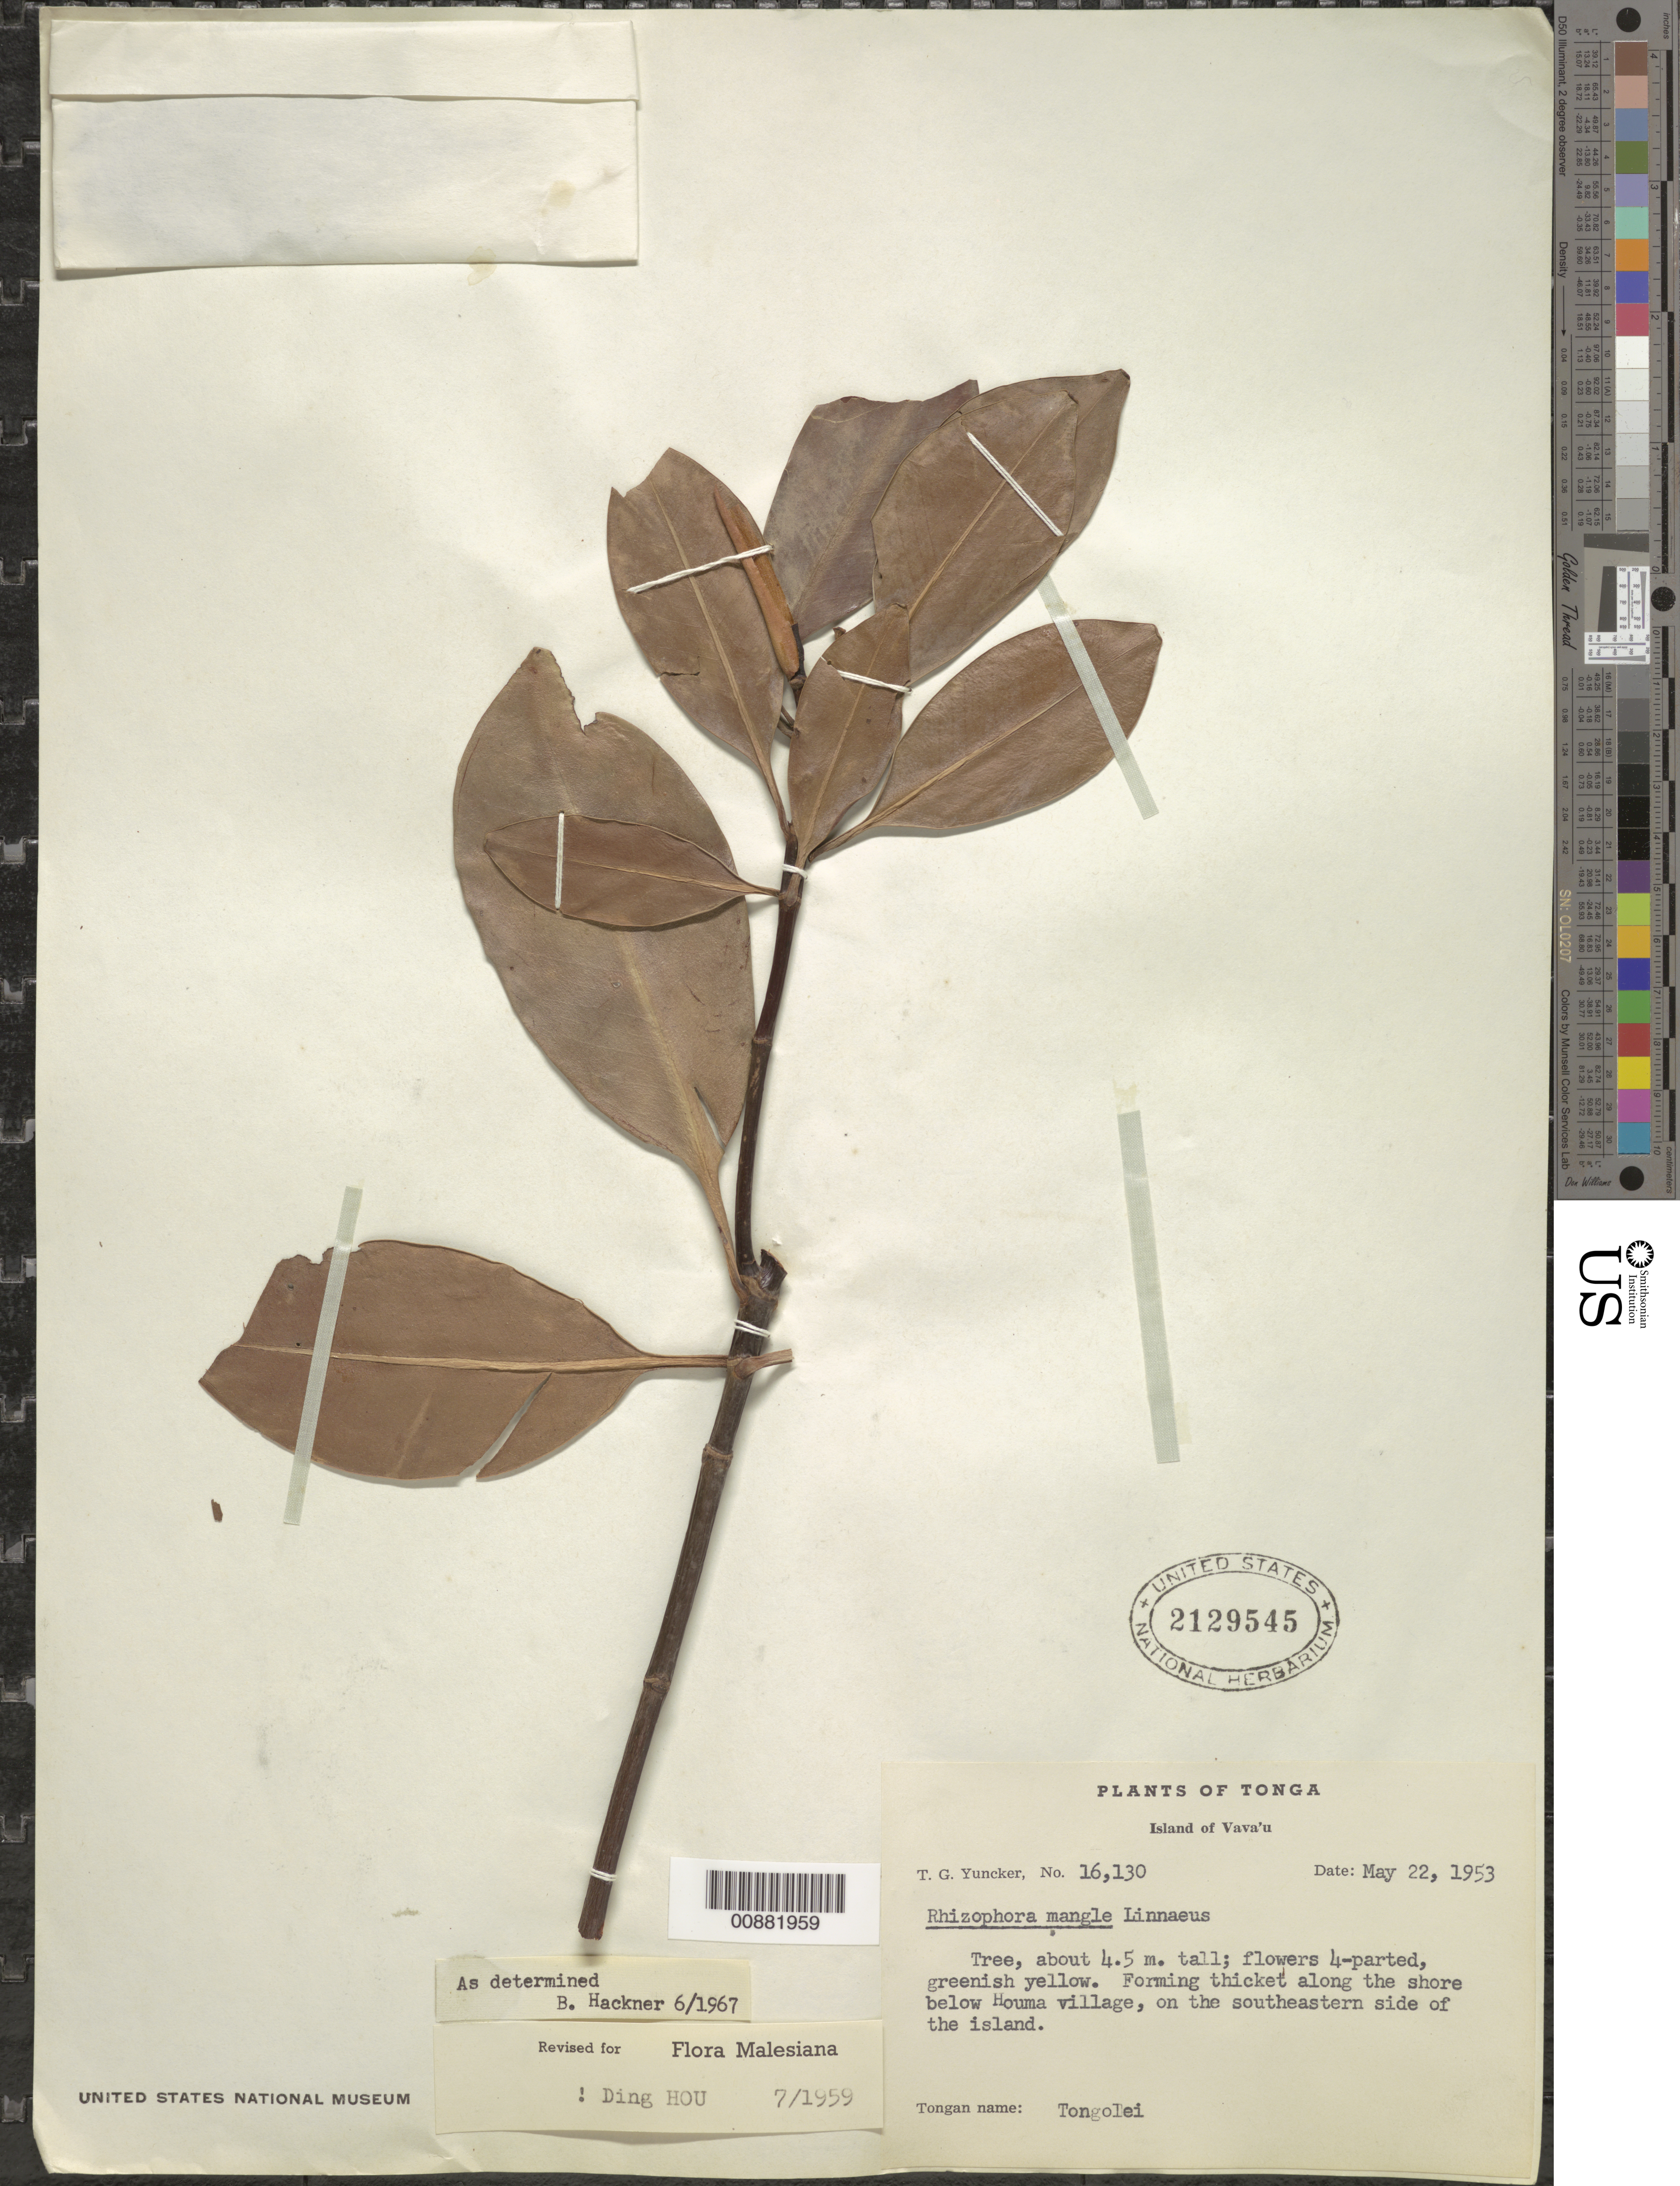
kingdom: Plantae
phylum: Tracheophyta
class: Magnoliopsida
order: Malpighiales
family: Rhizophoraceae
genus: Rhizophora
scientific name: Rhizophora mangle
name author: L.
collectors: T. G. Yuncker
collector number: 16130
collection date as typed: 22 May 1953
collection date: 1953-05-22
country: Tonga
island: Vava'u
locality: Along the shore below Houma village, on the SE side of the island.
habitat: Forming thicket along the shore below the village.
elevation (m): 0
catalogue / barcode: US 2129545